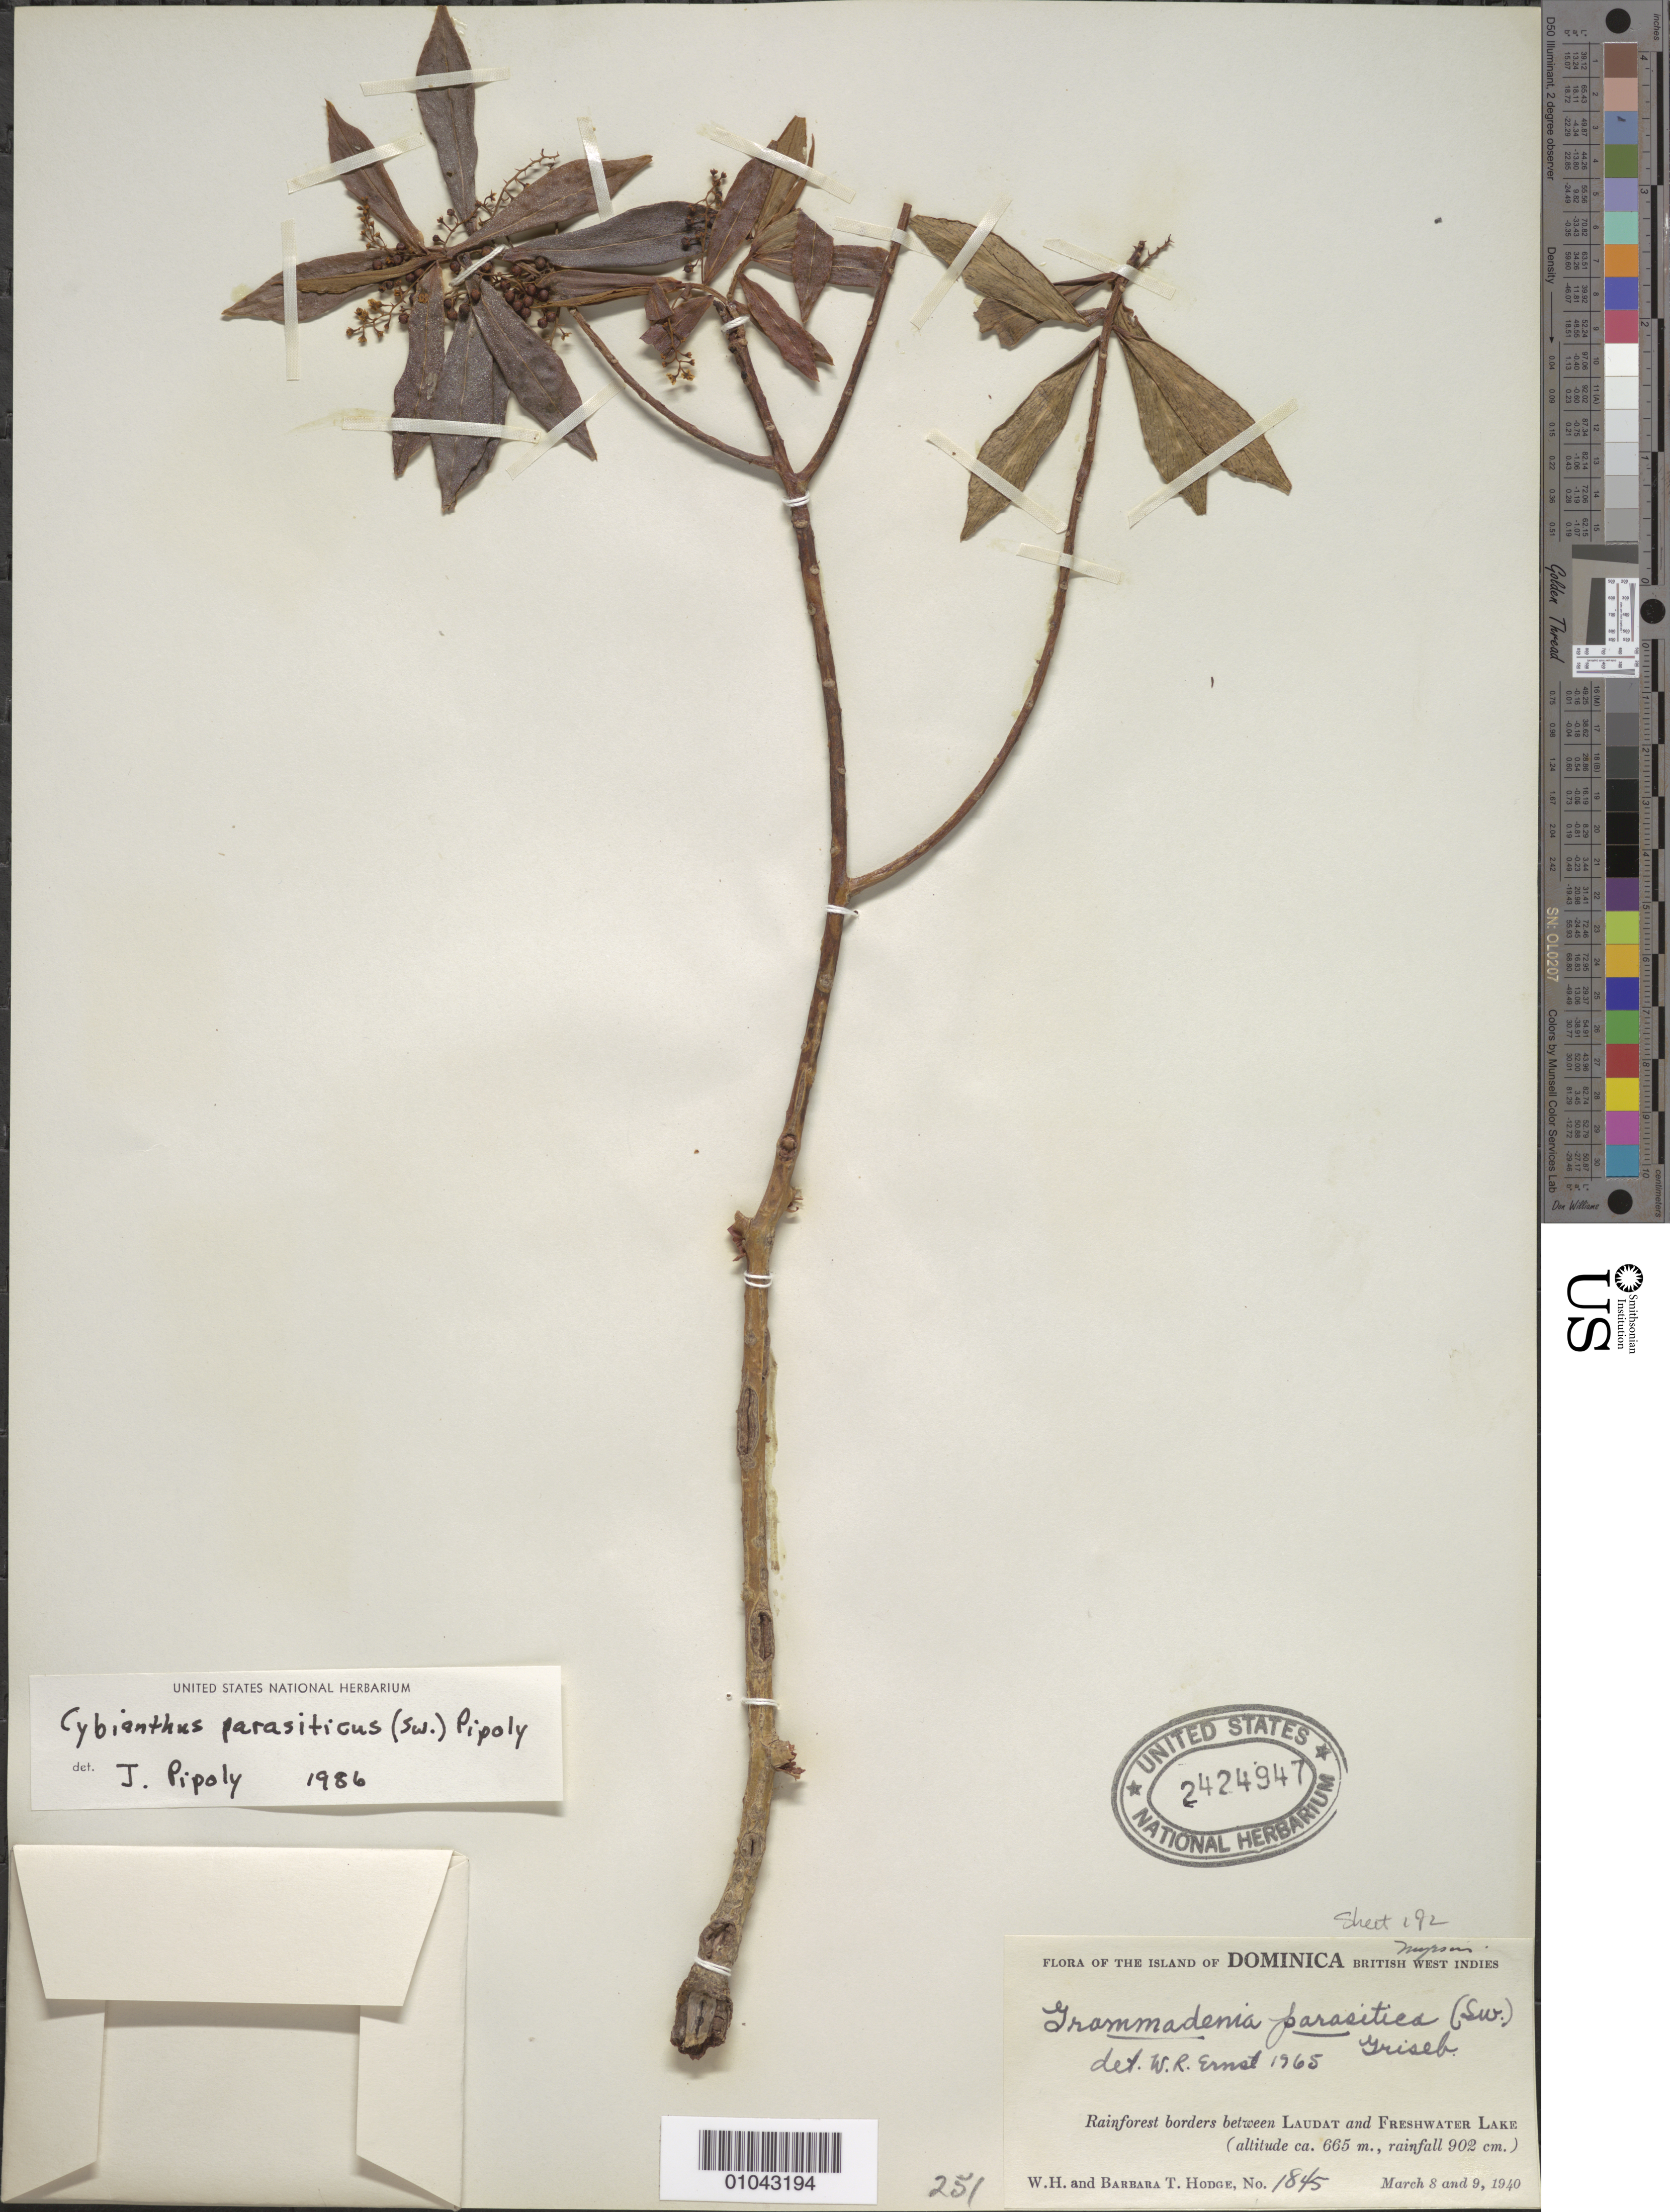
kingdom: Plantae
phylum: Tracheophyta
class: Magnoliopsida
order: Ericales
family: Primulaceae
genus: Cybianthus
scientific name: Cybianthus parasiticus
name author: (Sw.) Pipoly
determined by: Pipoly, J. J., III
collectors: W. Hodge & B. Hodge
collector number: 1845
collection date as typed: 08 Mar 1940 and 09 Mar 1940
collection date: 1940-03-08,1940-03-09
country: Dominica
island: Dominica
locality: Between Laudat and Freshwater Lake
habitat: Rainforest borders, rainfall 902 cm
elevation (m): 665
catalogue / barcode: US 2424947